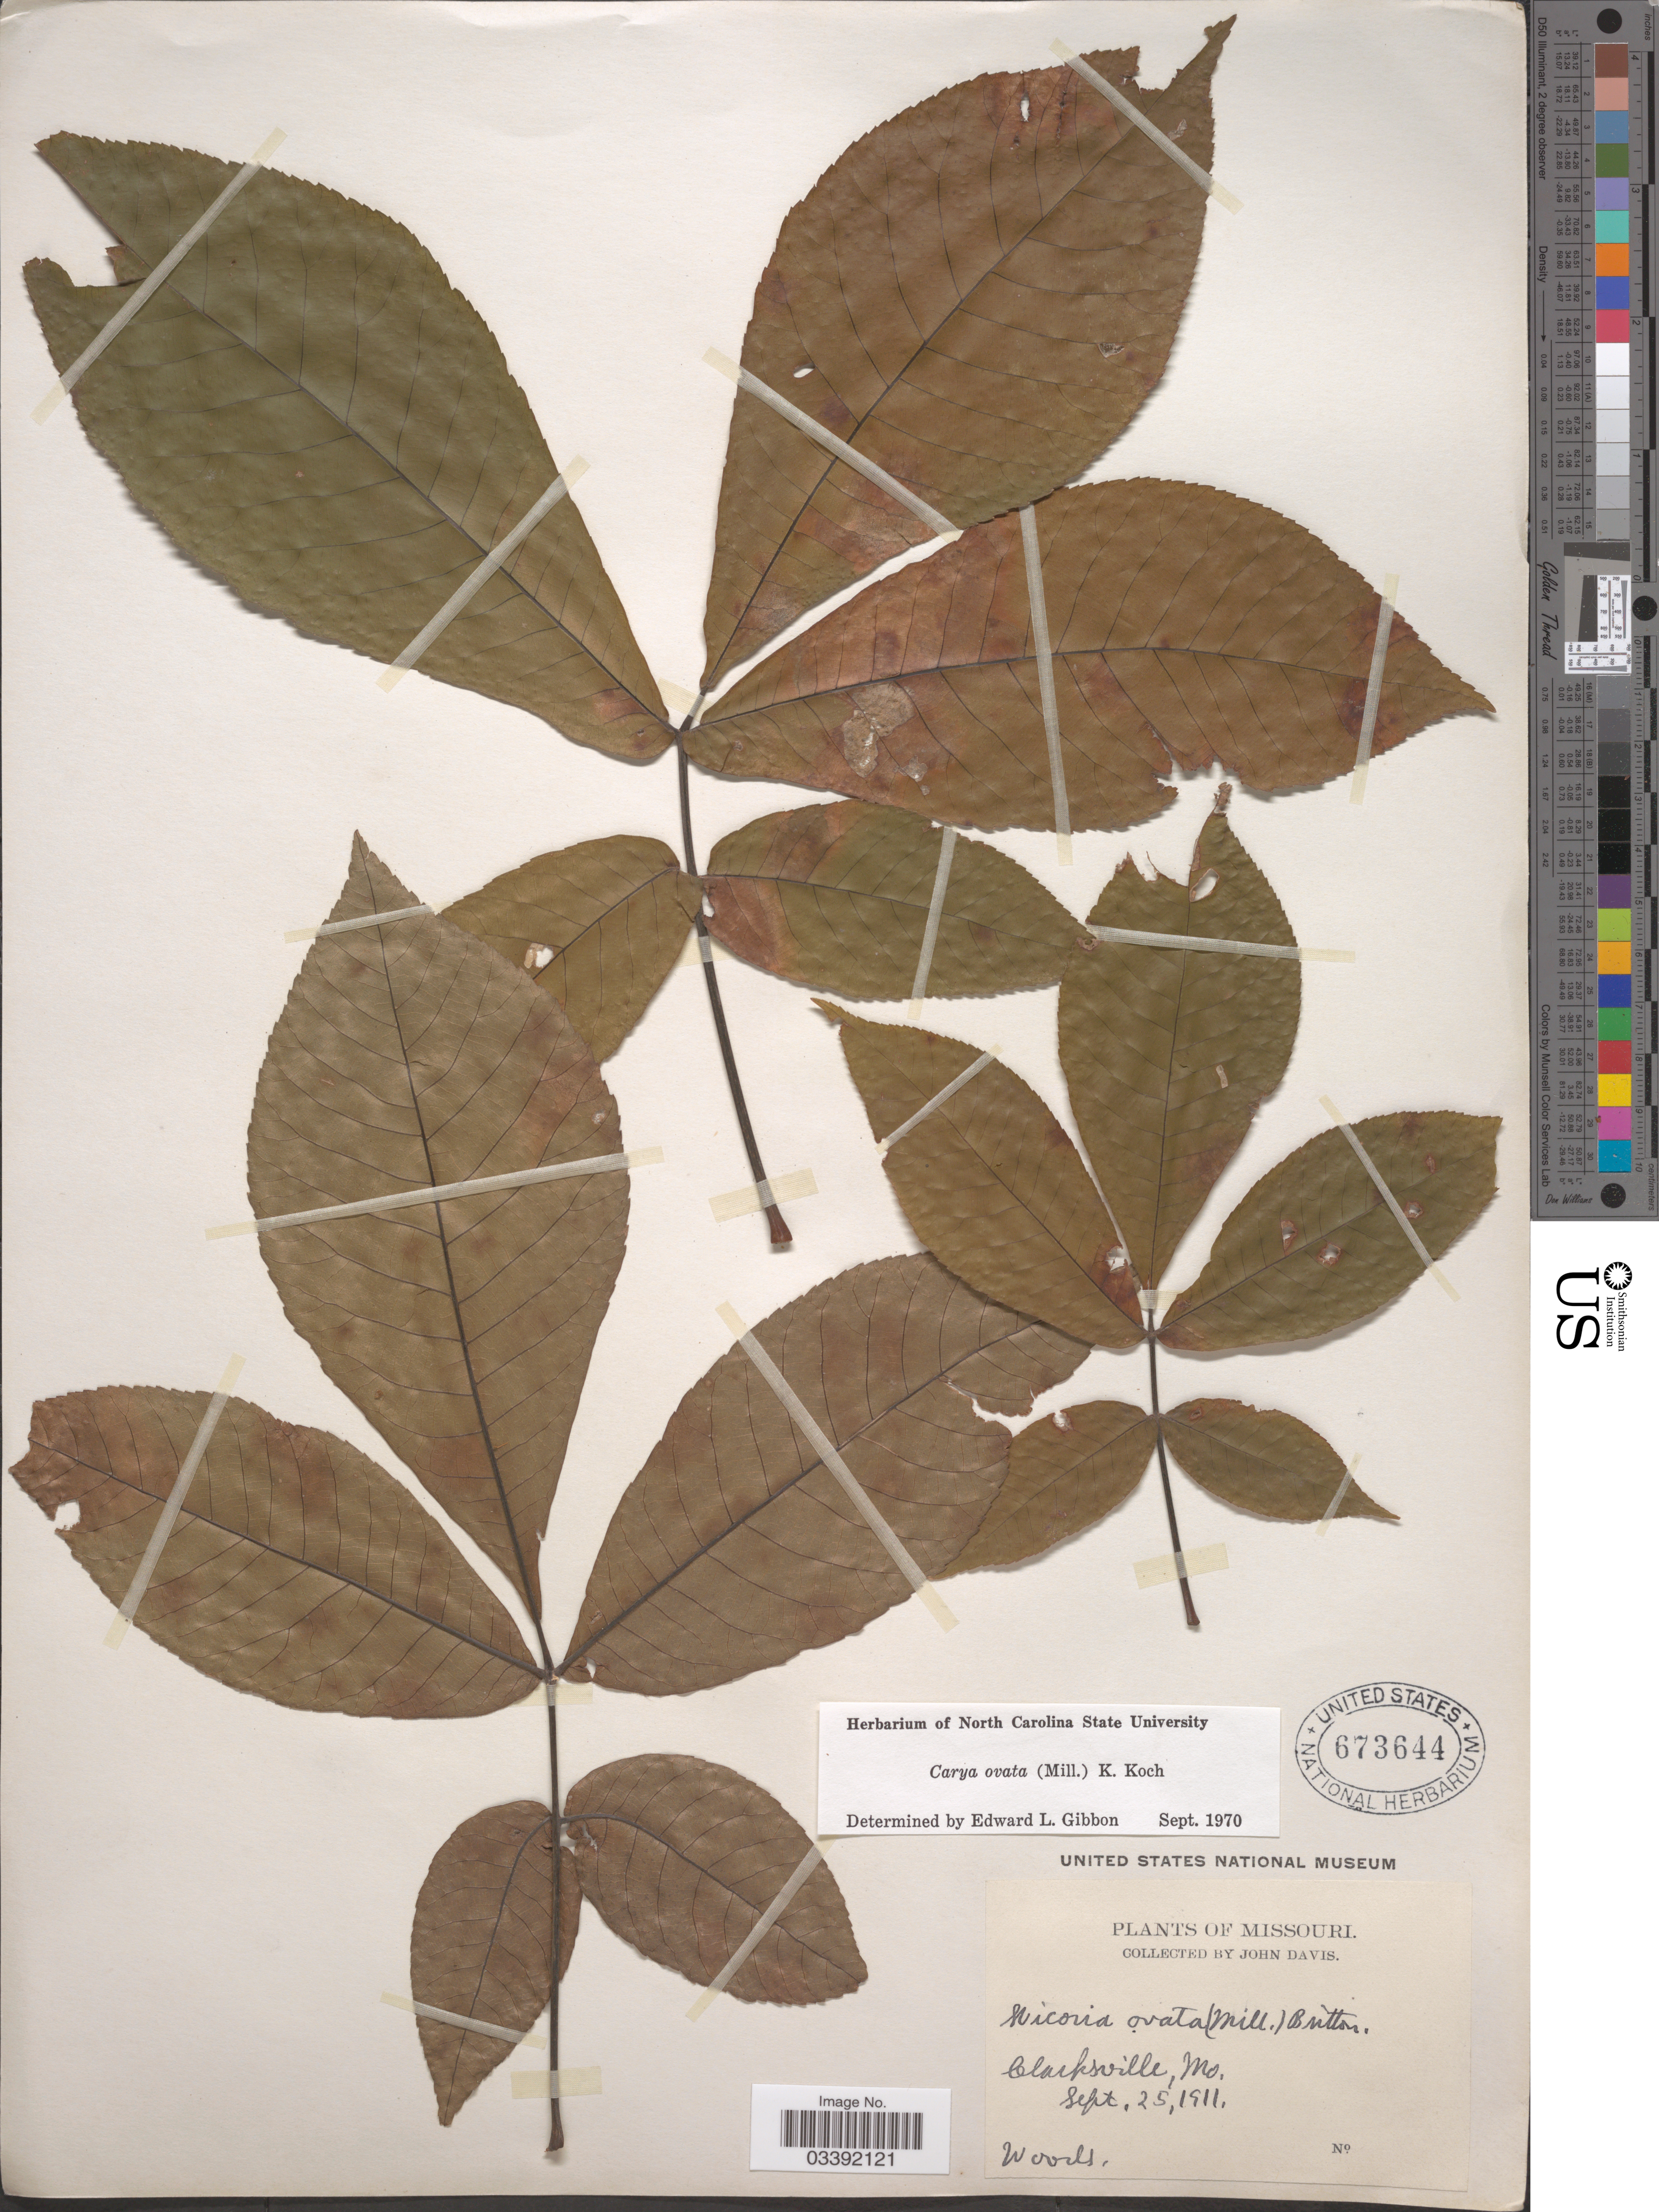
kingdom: Plantae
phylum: Tracheophyta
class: Magnoliopsida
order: Fagales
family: Juglandaceae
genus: Carya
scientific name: Carya ovata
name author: (Mill.) K. Koch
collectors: J. Davis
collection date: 1911-09-25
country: United States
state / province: Missouri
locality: Clarksville.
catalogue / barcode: US 673644